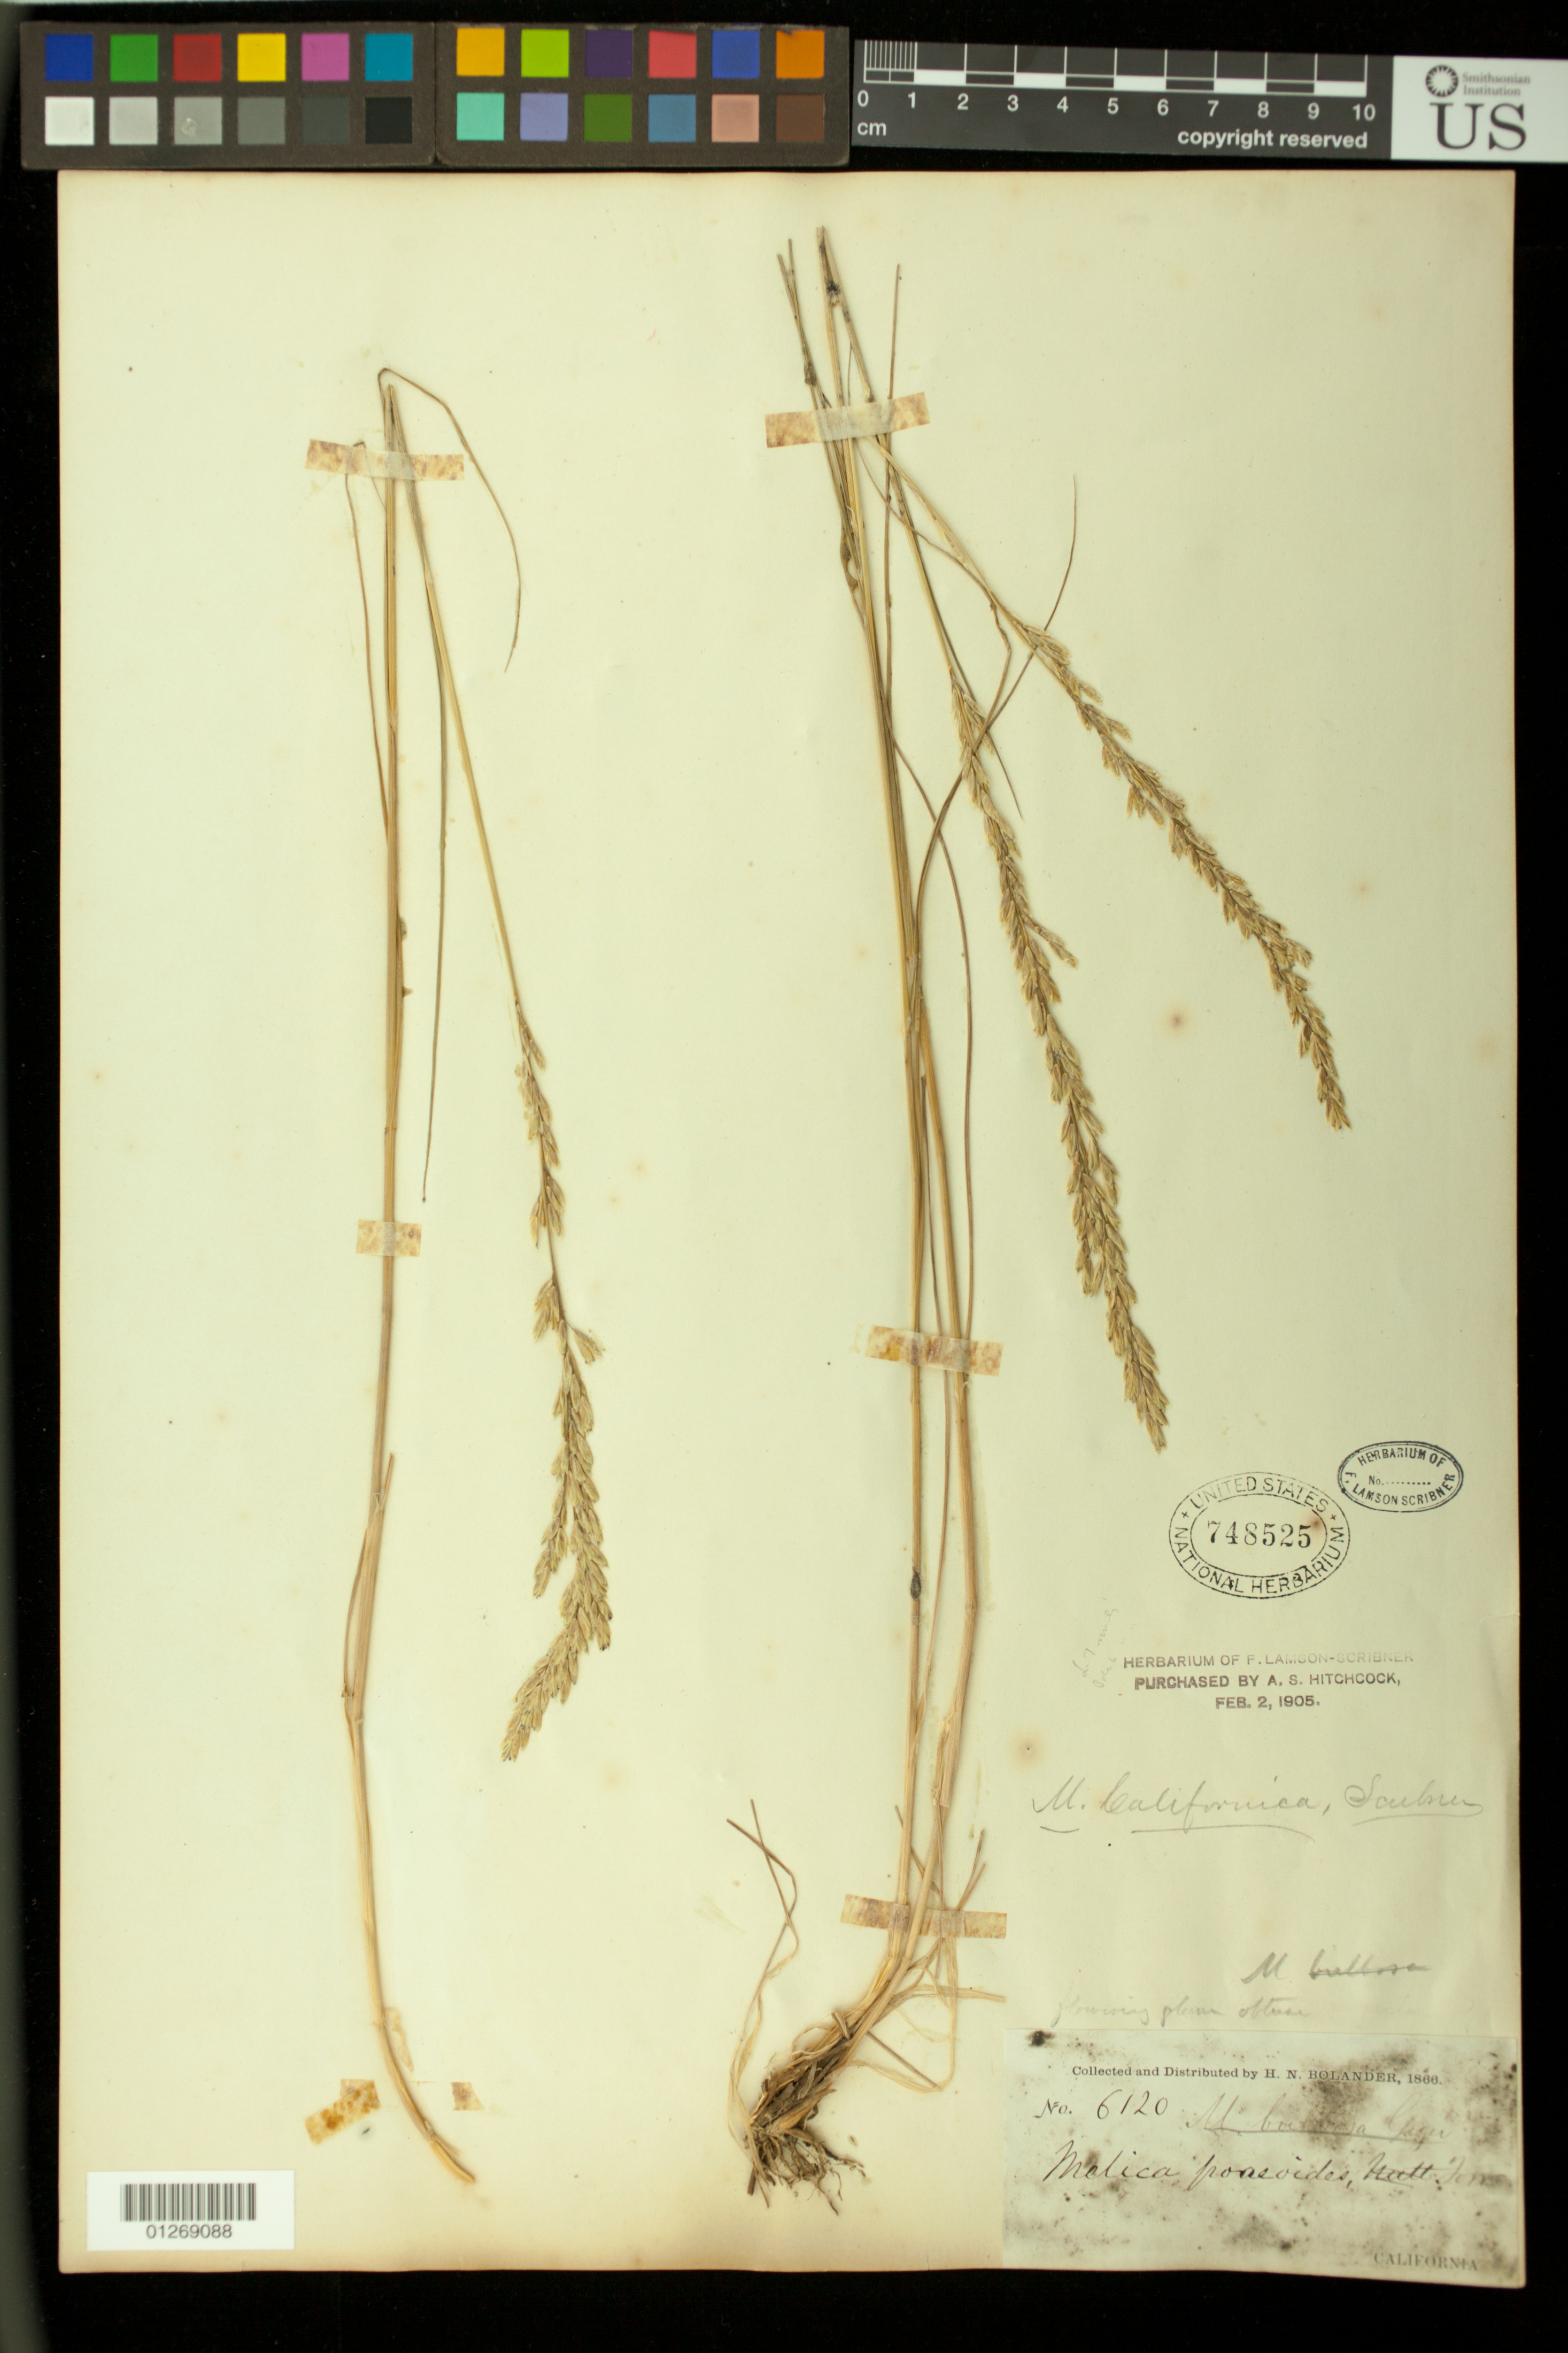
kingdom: Plantae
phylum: Tracheophyta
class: Liliopsida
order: Poales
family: Poaceae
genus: Melica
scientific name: Melica californica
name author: Scribn.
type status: Syntype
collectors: H. Bolander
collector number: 6120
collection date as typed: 1866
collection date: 1866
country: United States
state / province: California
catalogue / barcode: US 748525